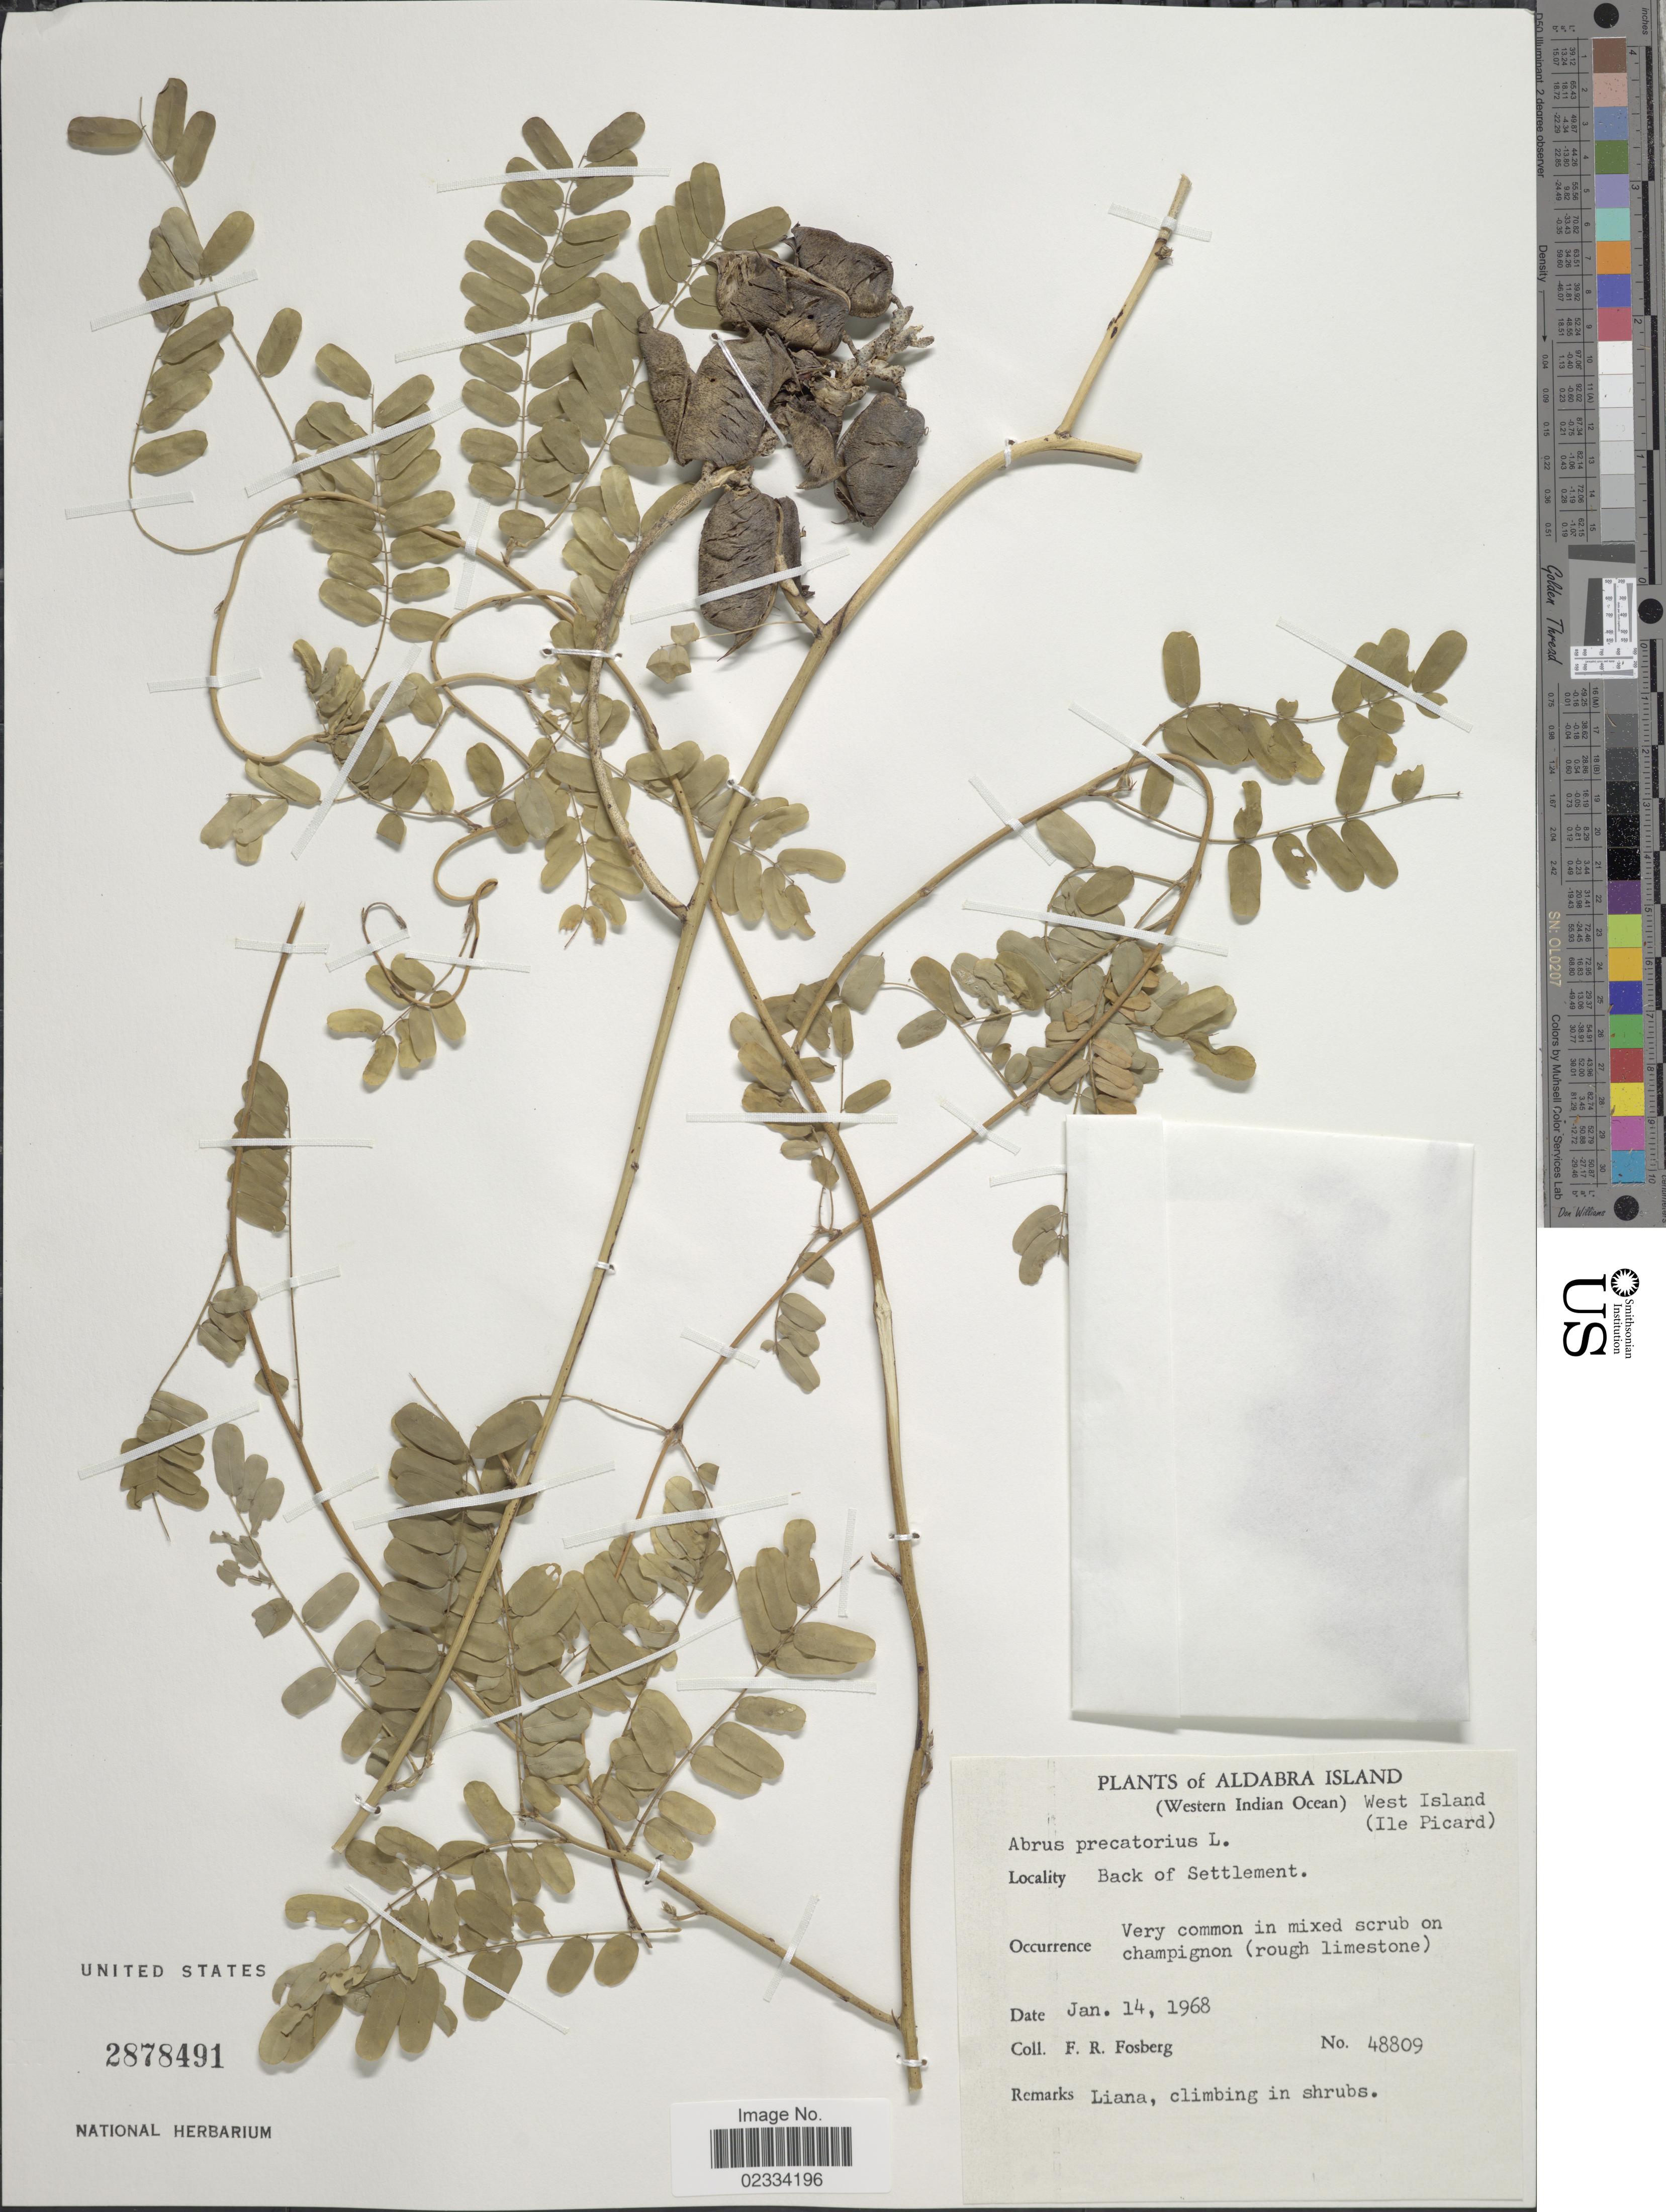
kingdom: Plantae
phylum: Tracheophyta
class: Magnoliopsida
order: Fabales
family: Fabaceae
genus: Abrus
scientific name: Abrus precatorius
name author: L.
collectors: F. R. Fosberg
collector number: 48809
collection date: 1968-01-14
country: Seychelles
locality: Aldabra Island. West Island. Back of Settlement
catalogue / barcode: US 2878491